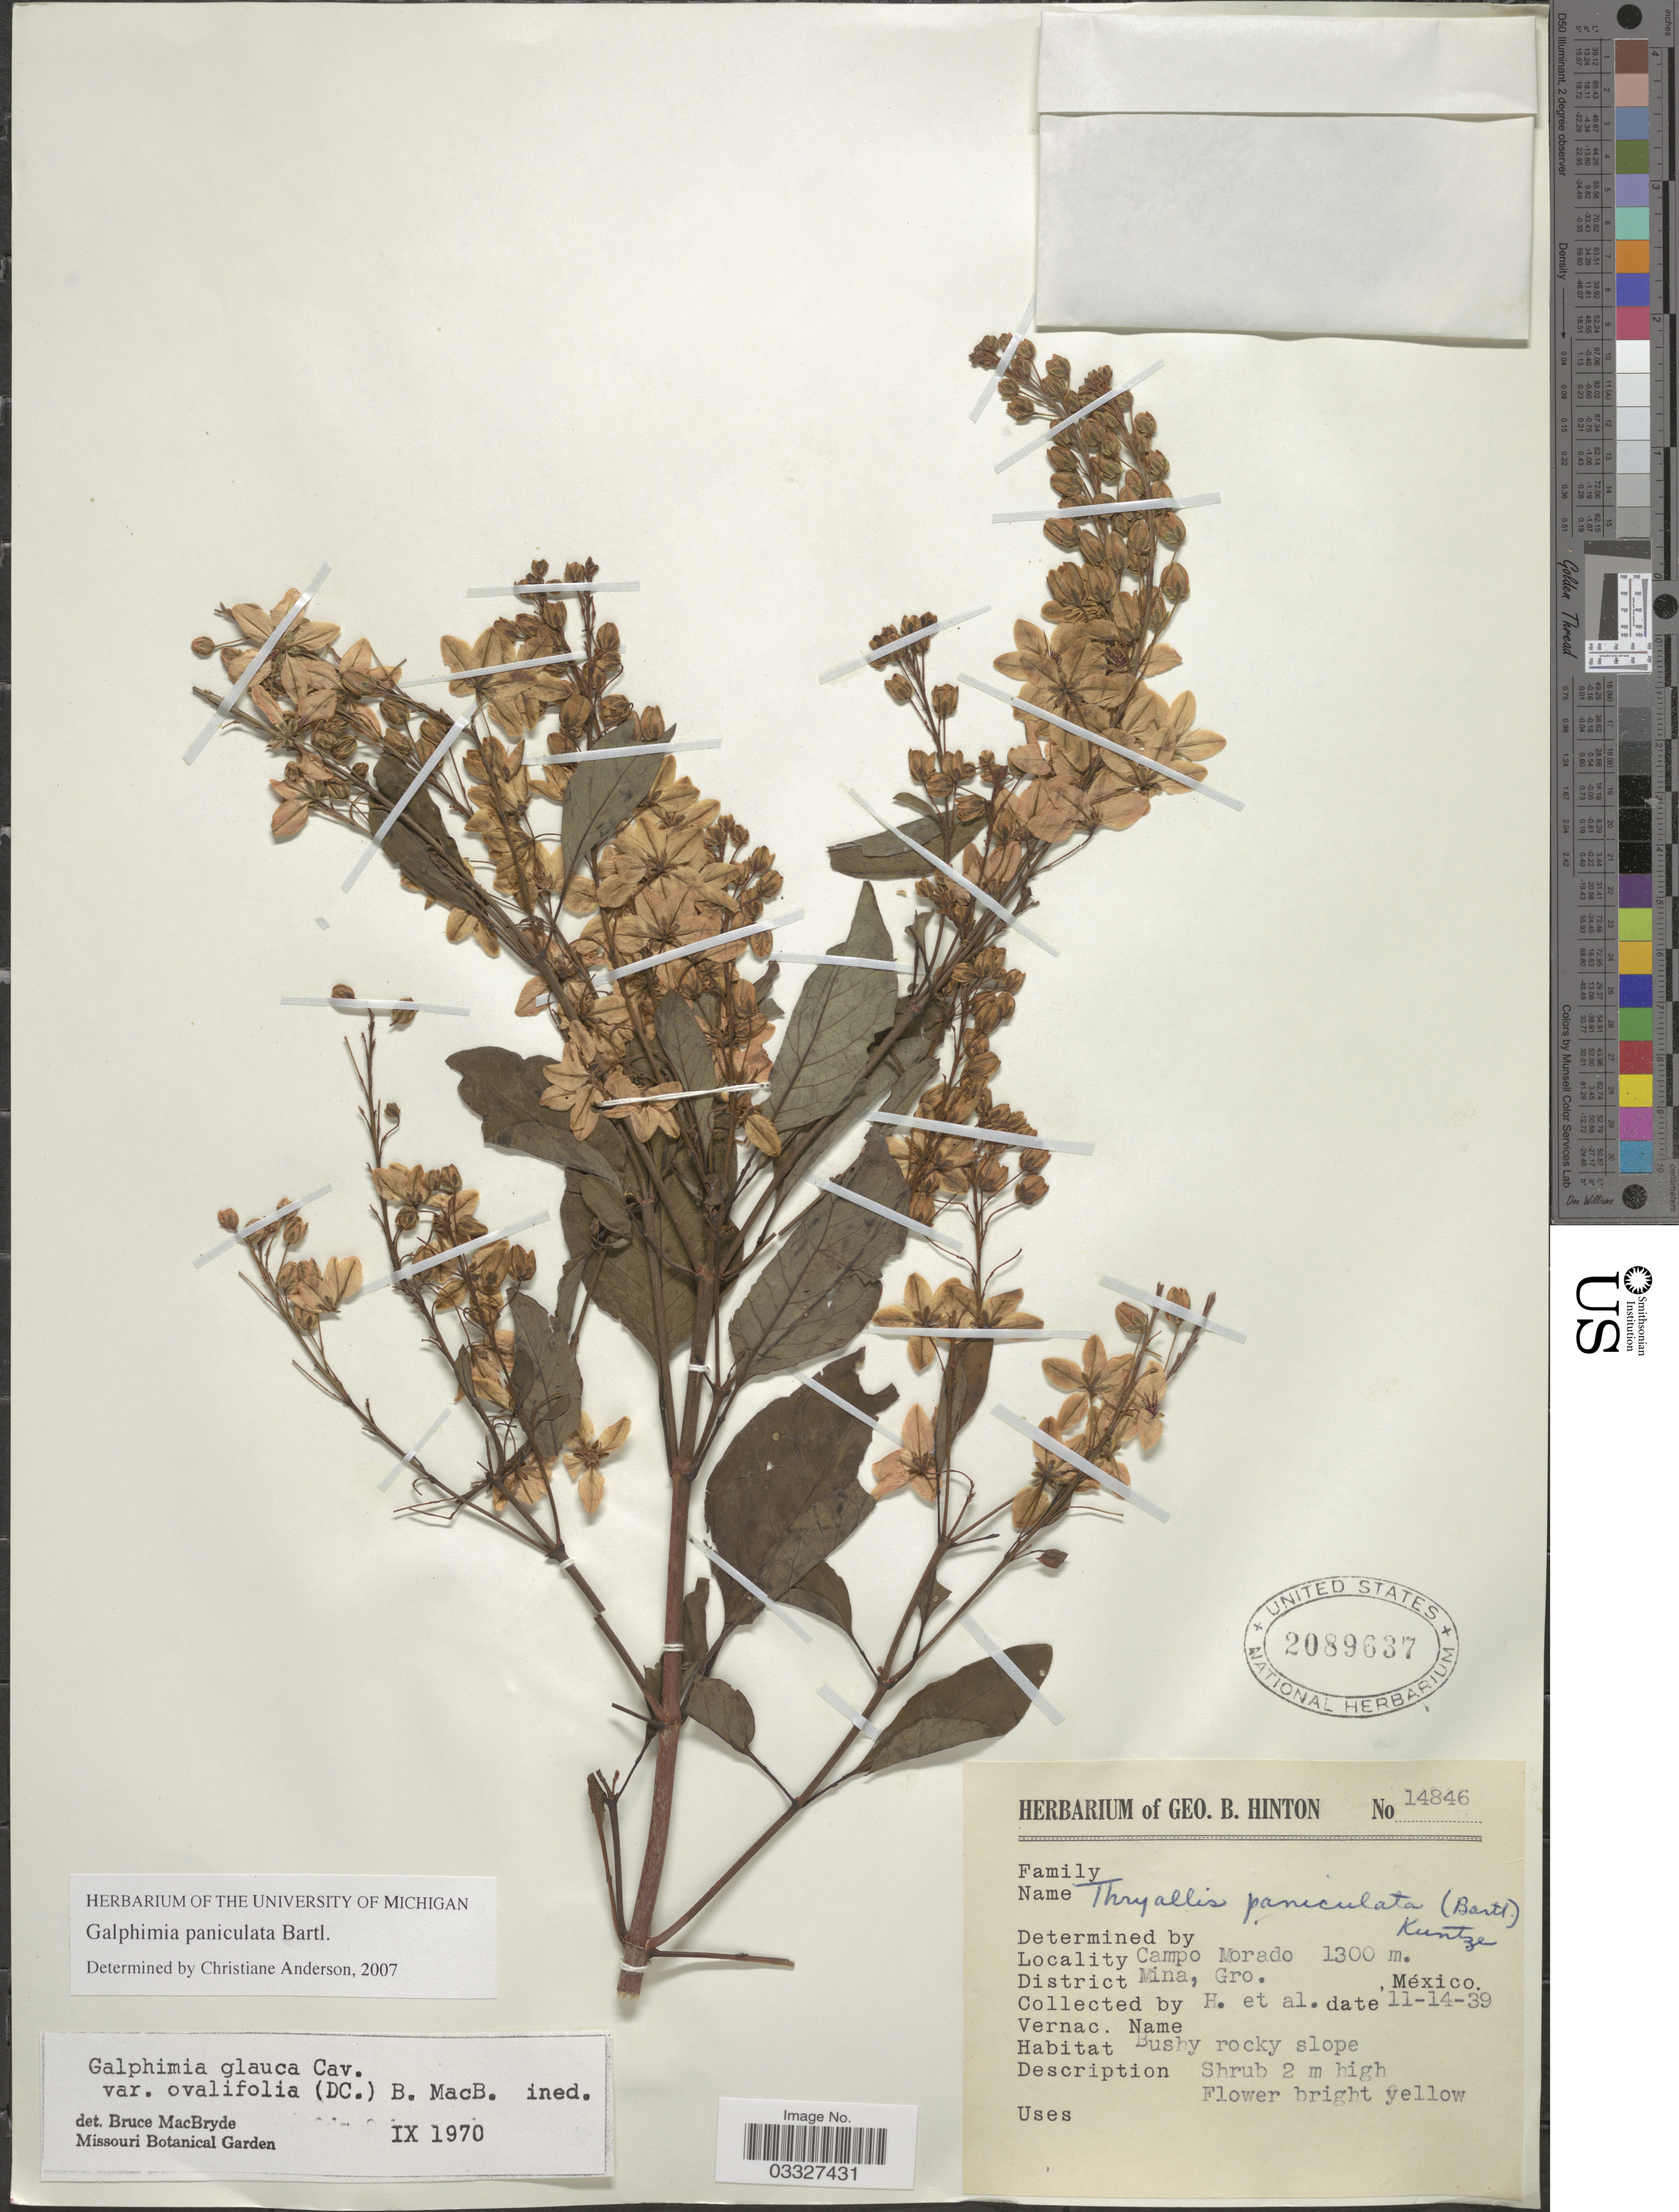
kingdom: Plantae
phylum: Tracheophyta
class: Magnoliopsida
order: Malpighiales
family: Malpighiaceae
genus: Galphimia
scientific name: Galphimia paniculata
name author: Bart.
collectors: G. B. Hinton & et al.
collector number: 14846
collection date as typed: Transcribed d/m/y: 14/11/39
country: Mexico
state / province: Guerrero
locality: Campo Morado. District Mina.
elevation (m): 1300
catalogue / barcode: US 2089637